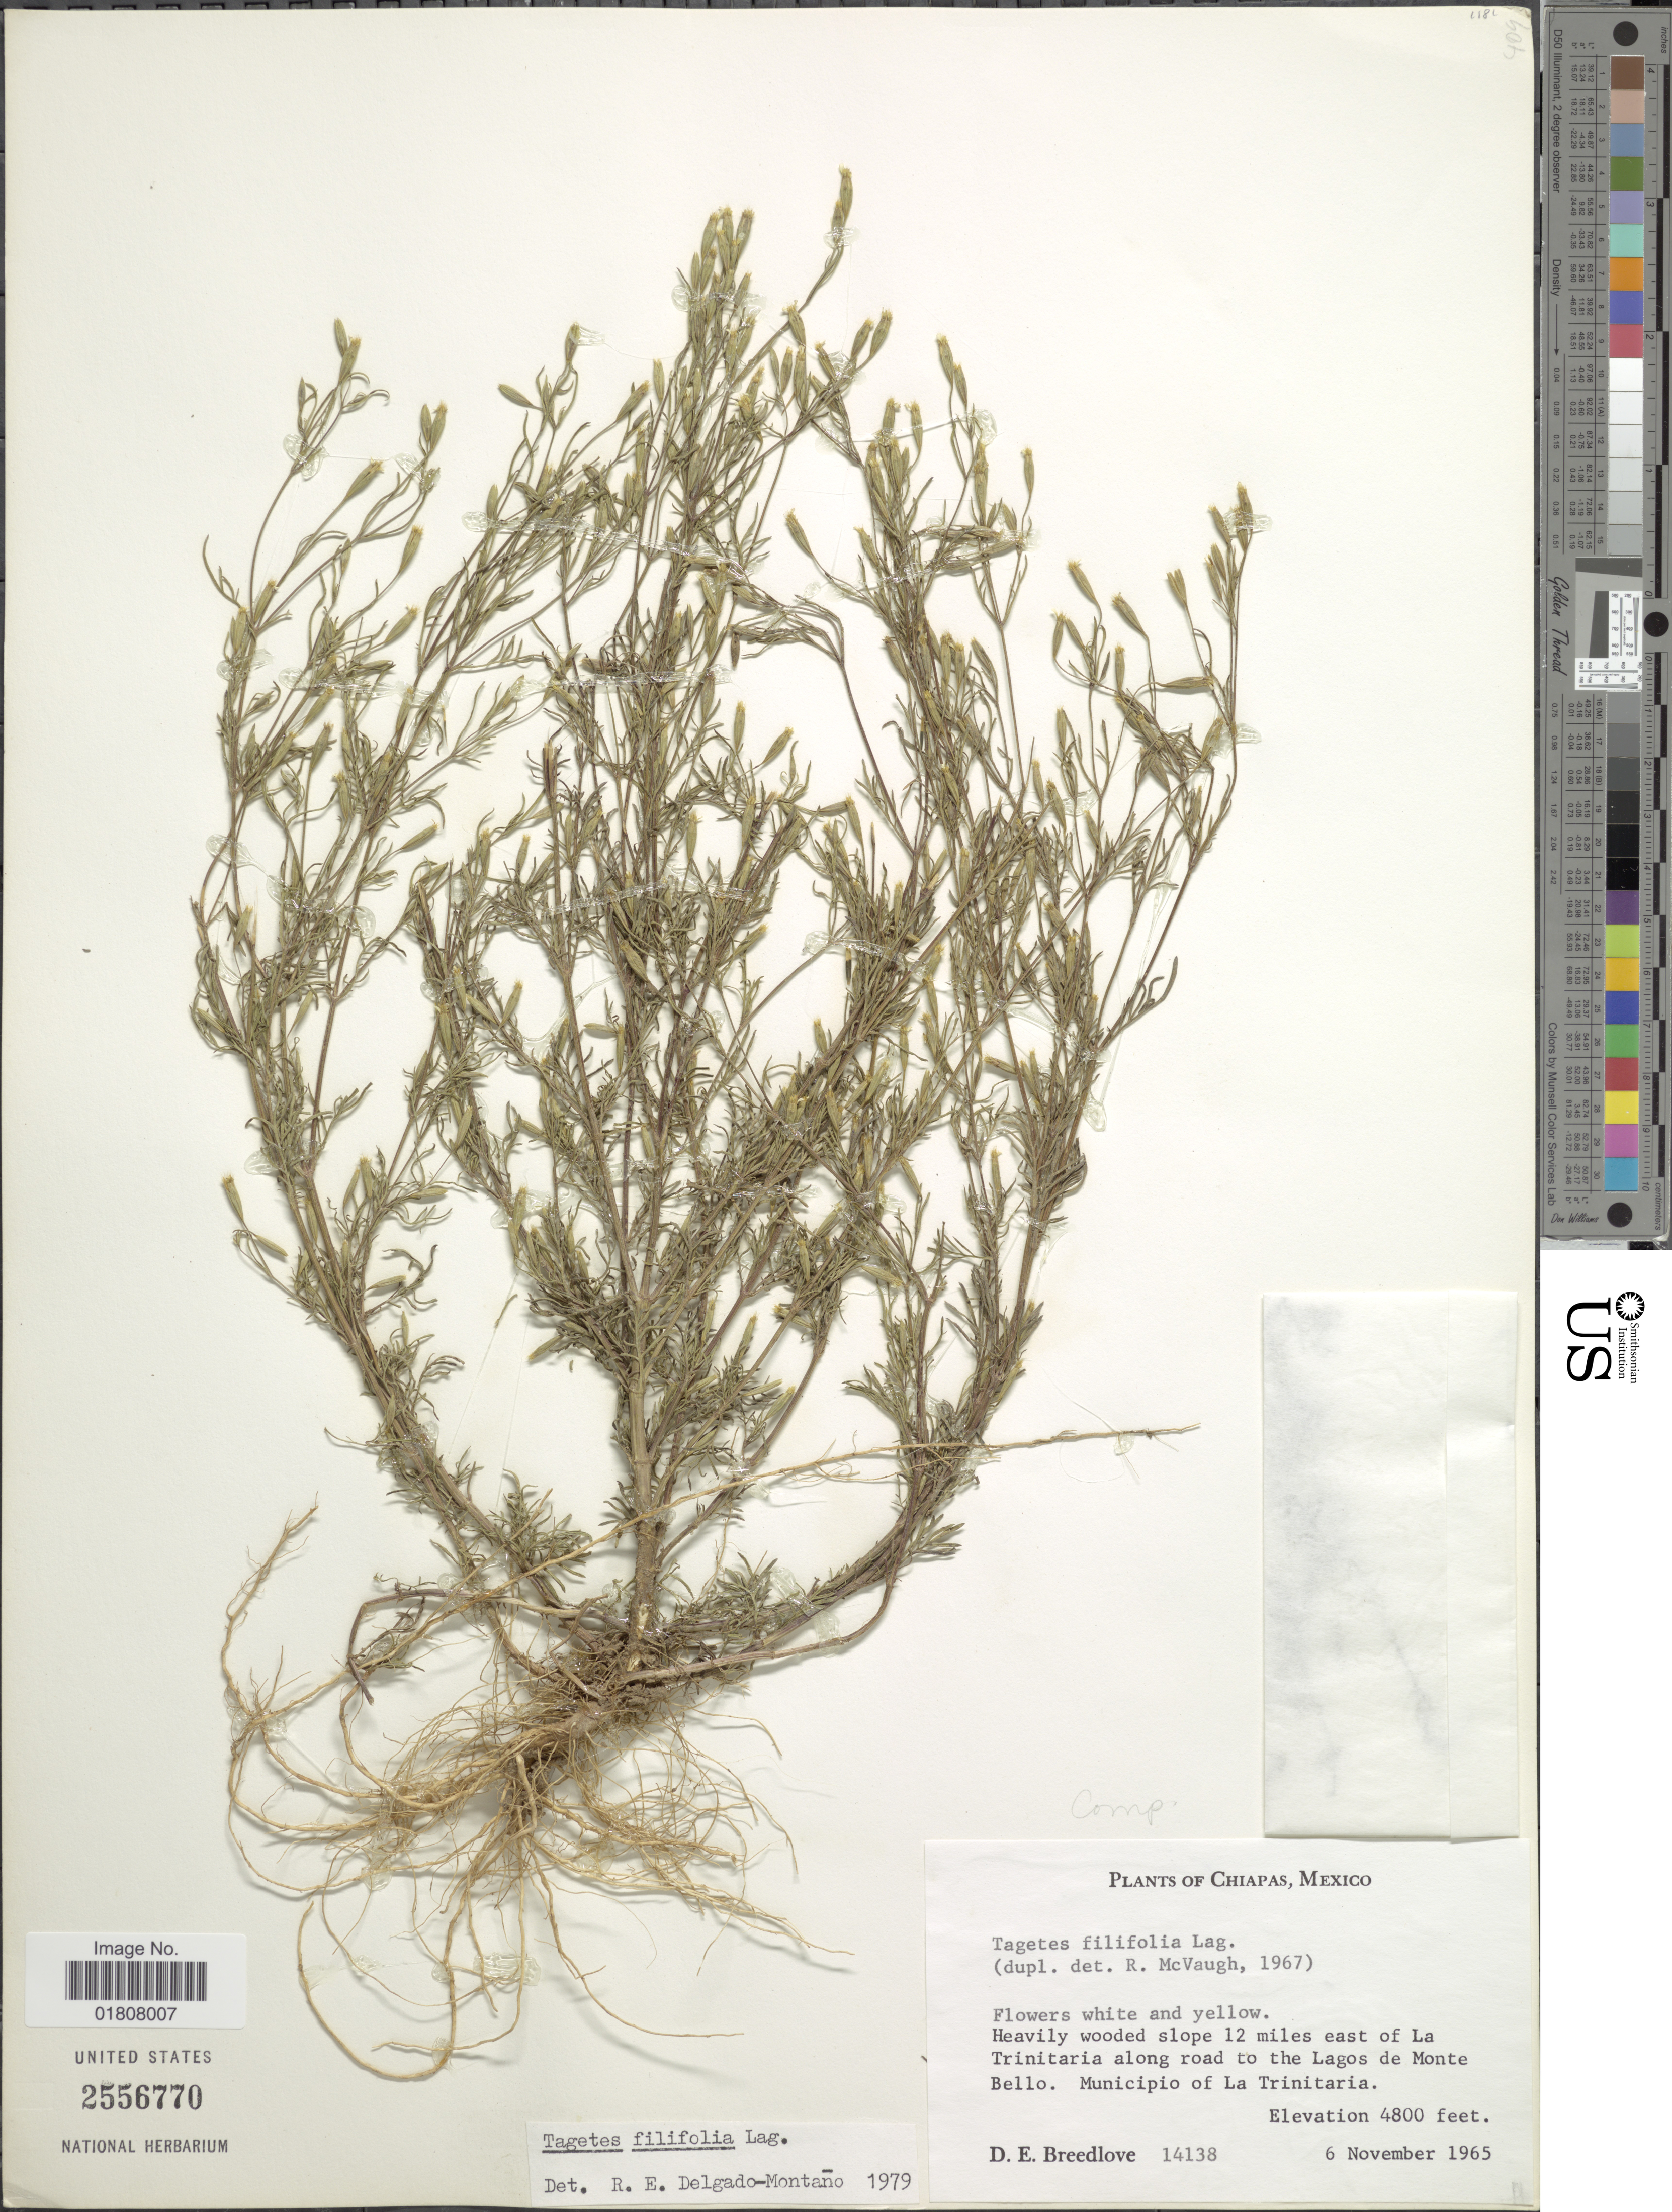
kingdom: Plantae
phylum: Tracheophyta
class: Magnoliopsida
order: Asterales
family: Asteraceae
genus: Tagetes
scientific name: Tagetes filifolia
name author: Lag.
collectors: D. E. Breedlove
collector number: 14138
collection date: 1965-11-06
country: Mexico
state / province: Chiapas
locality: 12 miles east of La Trinitaria along road to the Lagos de Monte Bello, Municipio of La Trinitaria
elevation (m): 1463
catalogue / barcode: US 2556770